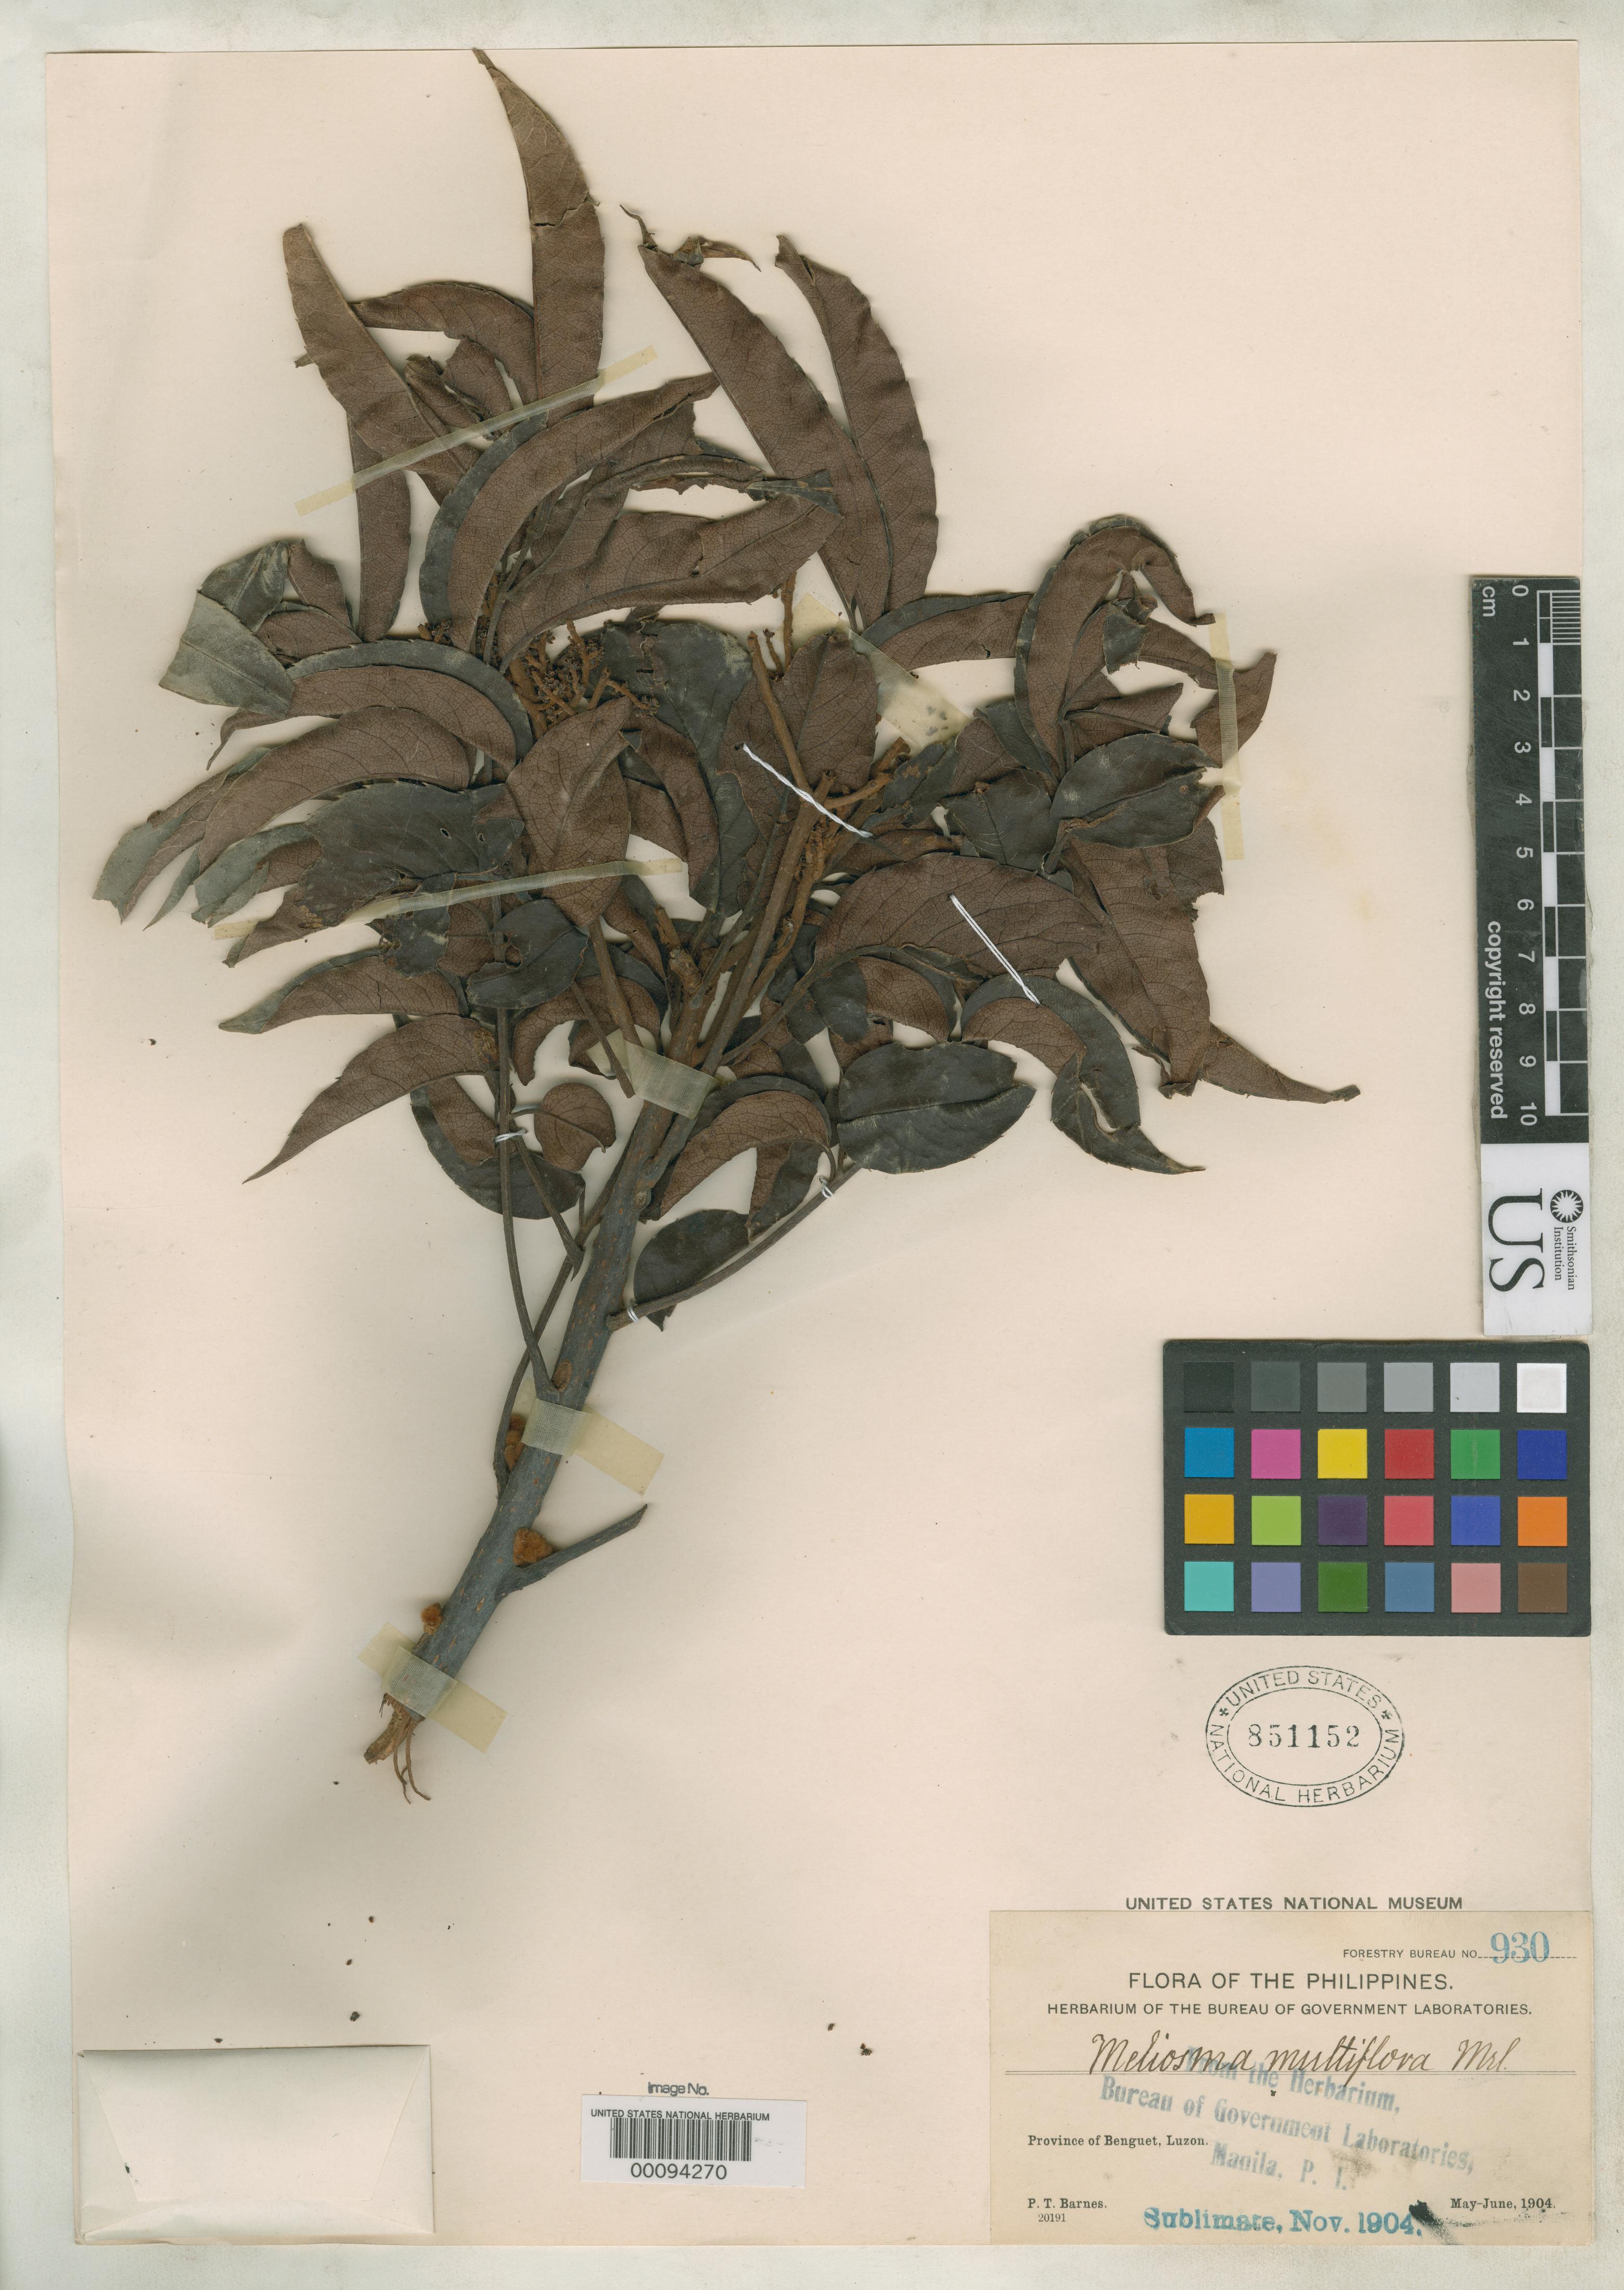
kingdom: Plantae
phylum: Tracheophyta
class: Magnoliopsida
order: Proteales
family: Sabiaceae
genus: Meliosma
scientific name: Meliosma multiflora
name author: Merr.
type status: Isotype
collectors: P. Barnes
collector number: Bur. Sci. 930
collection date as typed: May 1904 to -- Jun 1904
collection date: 1904-05/1904-06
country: Philippines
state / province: Cordillera (Administrative Region)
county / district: Benguet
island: Luzon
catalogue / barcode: US 851152